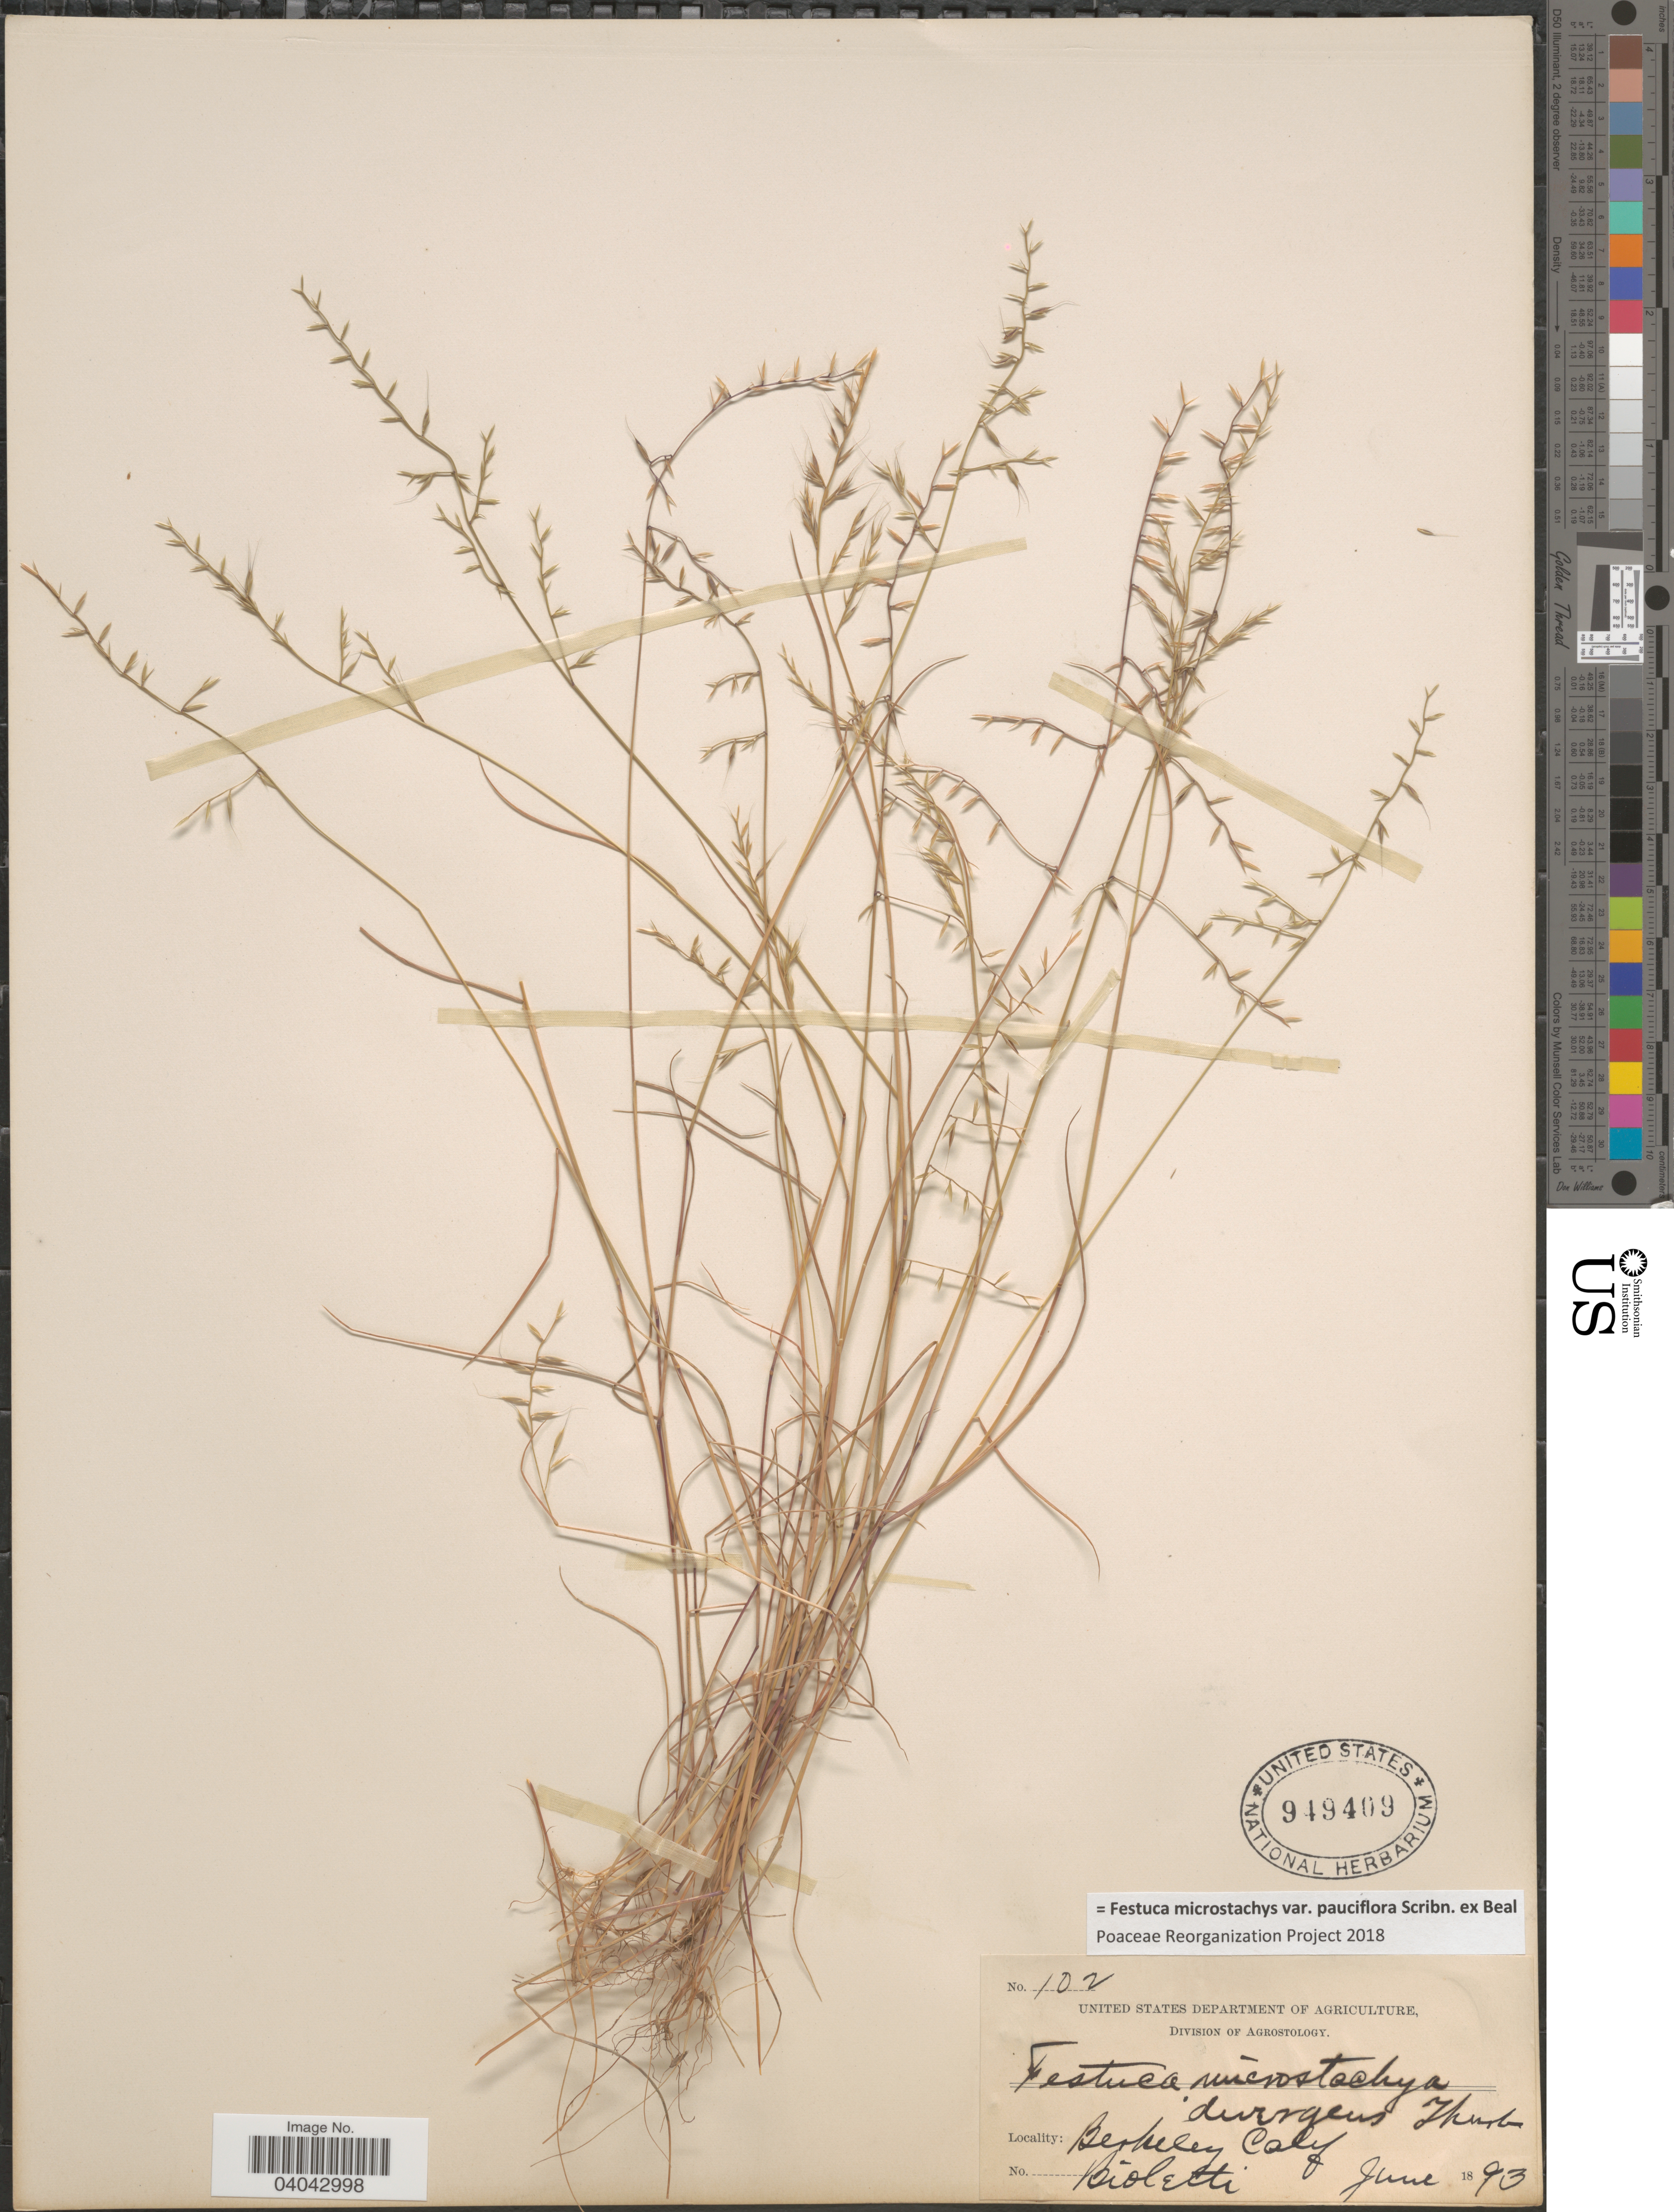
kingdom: Plantae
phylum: Tracheophyta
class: Liliopsida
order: Poales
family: Poaceae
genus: Festuca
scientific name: Festuca microstachys var. pauciflora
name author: Scribn. ex W.J. Beal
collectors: -- Bioletti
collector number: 102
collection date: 1893-06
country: United States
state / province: California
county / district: Alameda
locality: Berkeley.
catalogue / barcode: US 949409